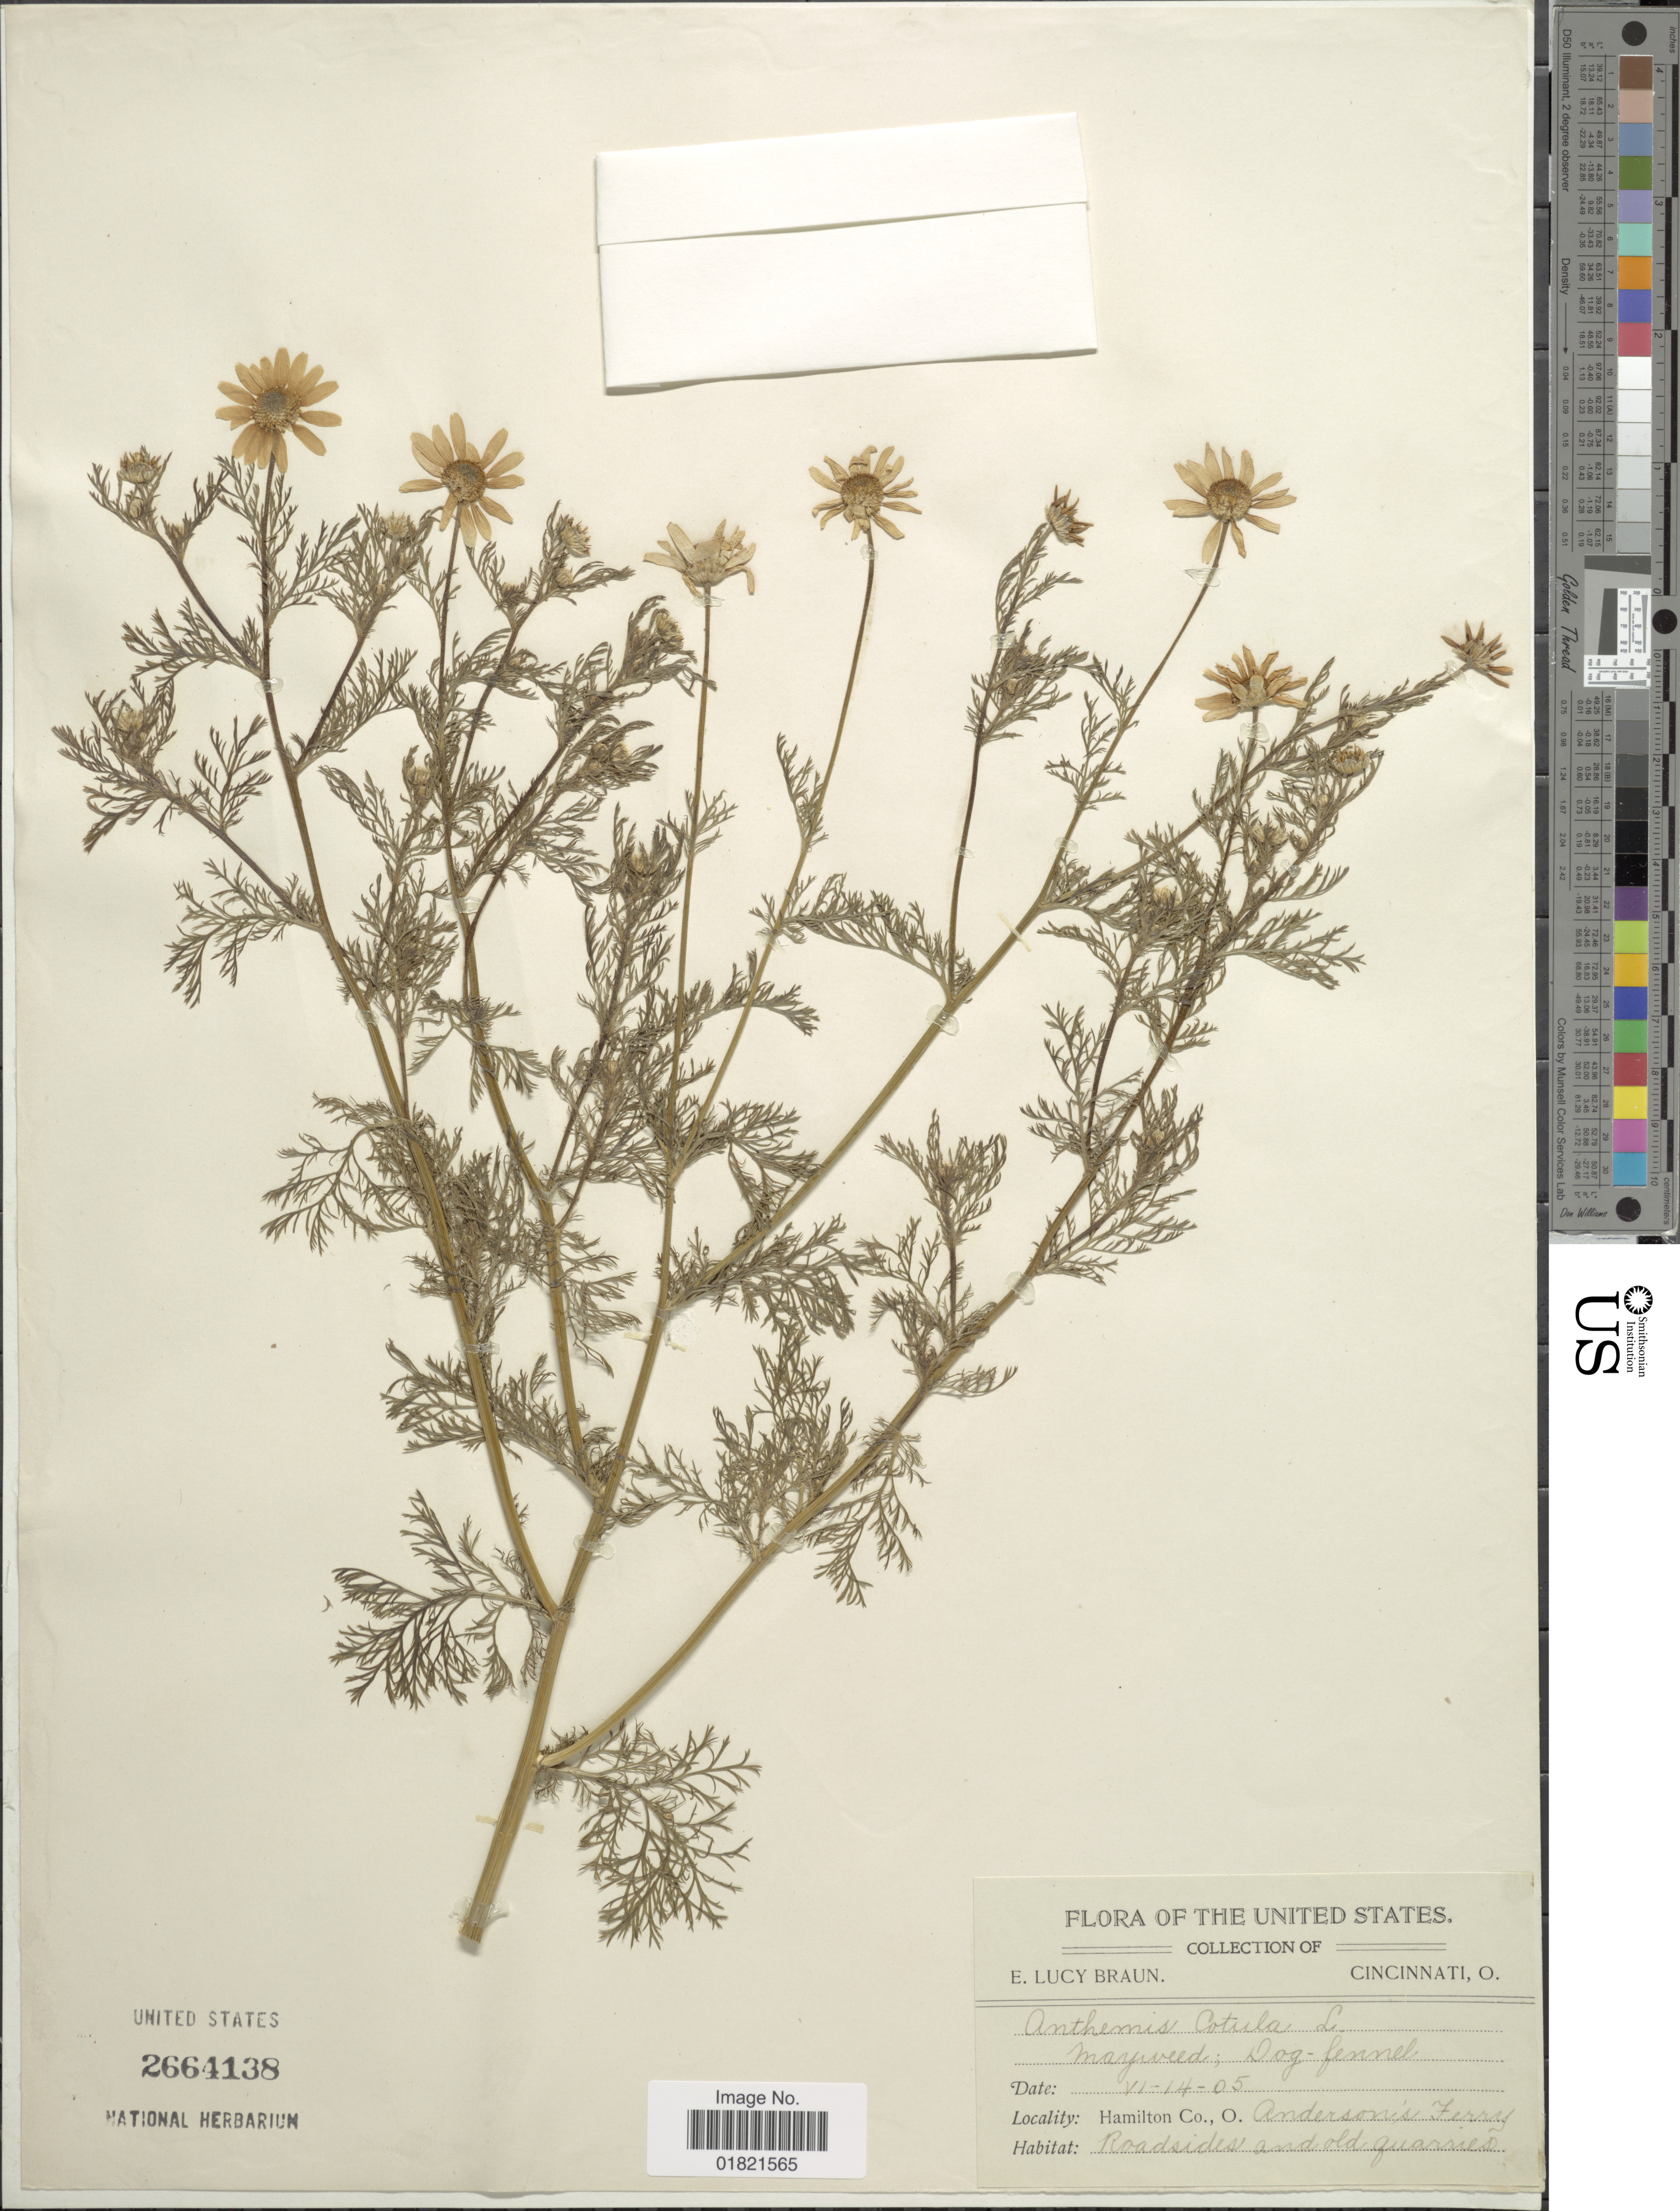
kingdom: Plantae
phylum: Tracheophyta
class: Magnoliopsida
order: Asterales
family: Asteraceae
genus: Anthemis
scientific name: Anthemis cotula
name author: L.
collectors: E. L. Braun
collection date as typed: Transcribed d/m/y: 14/6/5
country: United States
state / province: Ohio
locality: Hamilton Co., Anderson's Ferry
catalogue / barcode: US 2664138